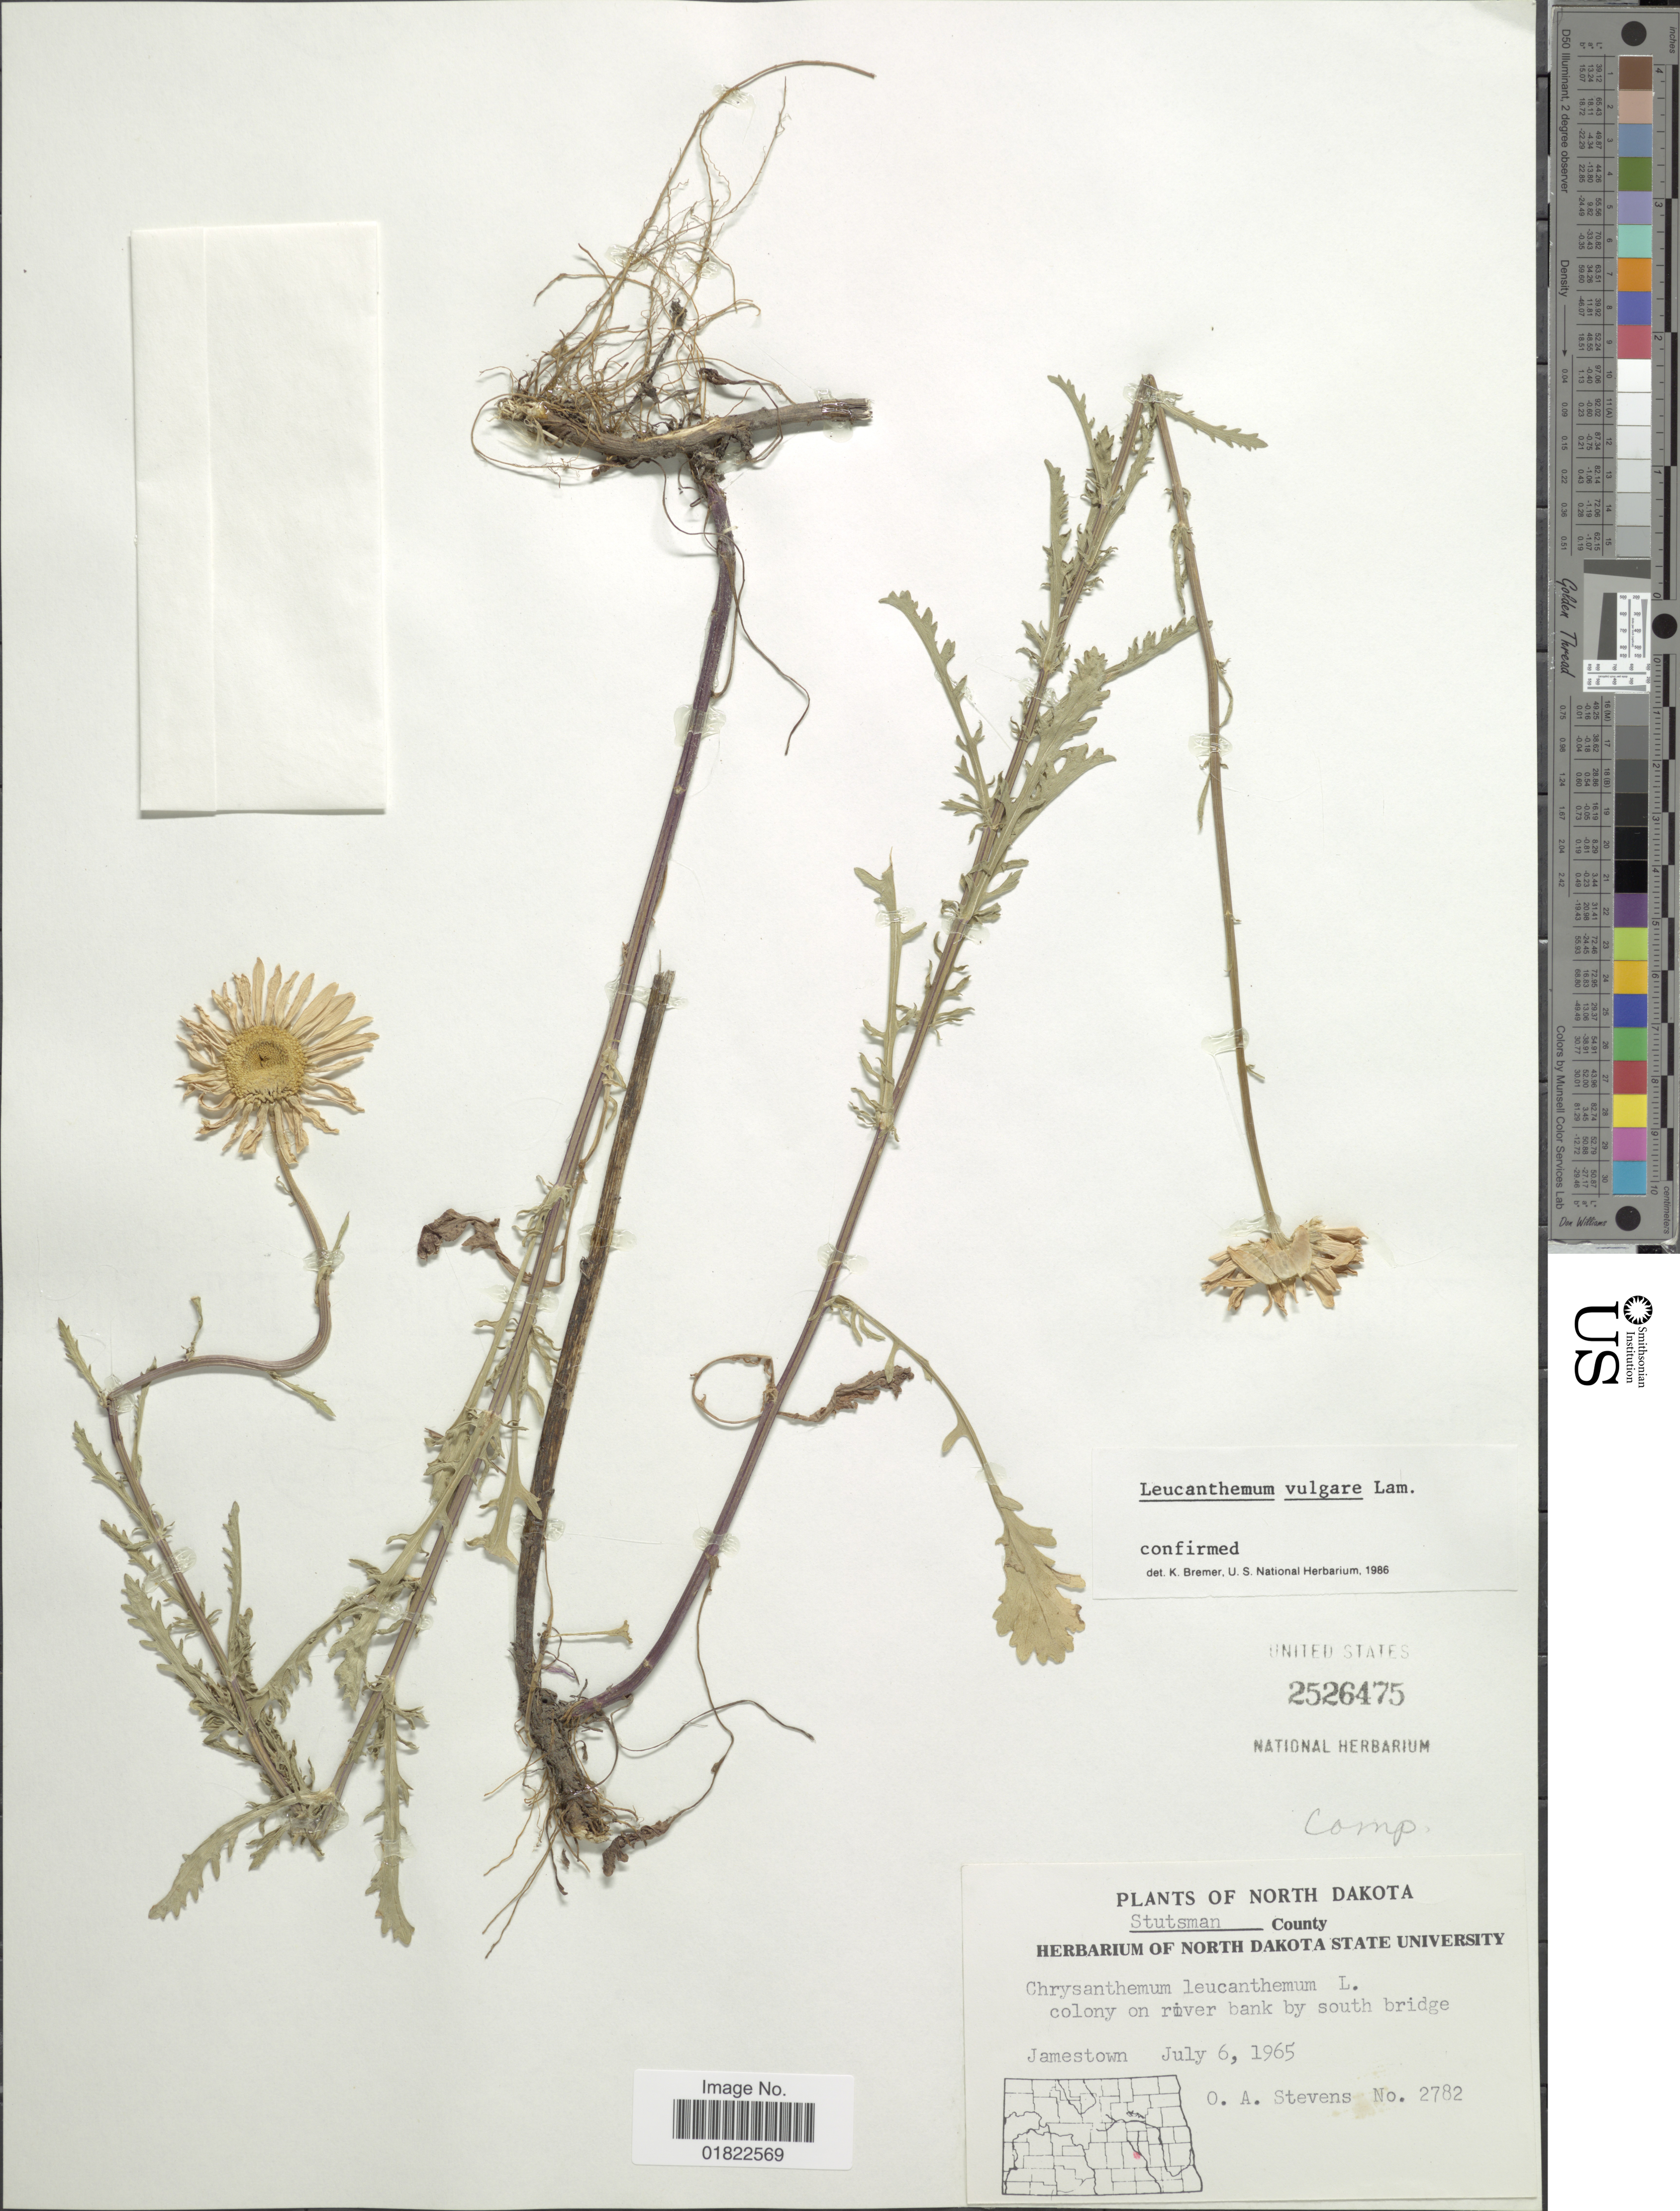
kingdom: Plantae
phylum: Tracheophyta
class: Magnoliopsida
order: Asterales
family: Asteraceae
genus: Leucanthemum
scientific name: Leucanthemum vulgare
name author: Lam.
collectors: O. A. Stevens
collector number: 2782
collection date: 1965-07-06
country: United States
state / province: North Dakota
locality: Stutsman County, colony on river bank by south bridge, Jamestown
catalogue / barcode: US 2526475